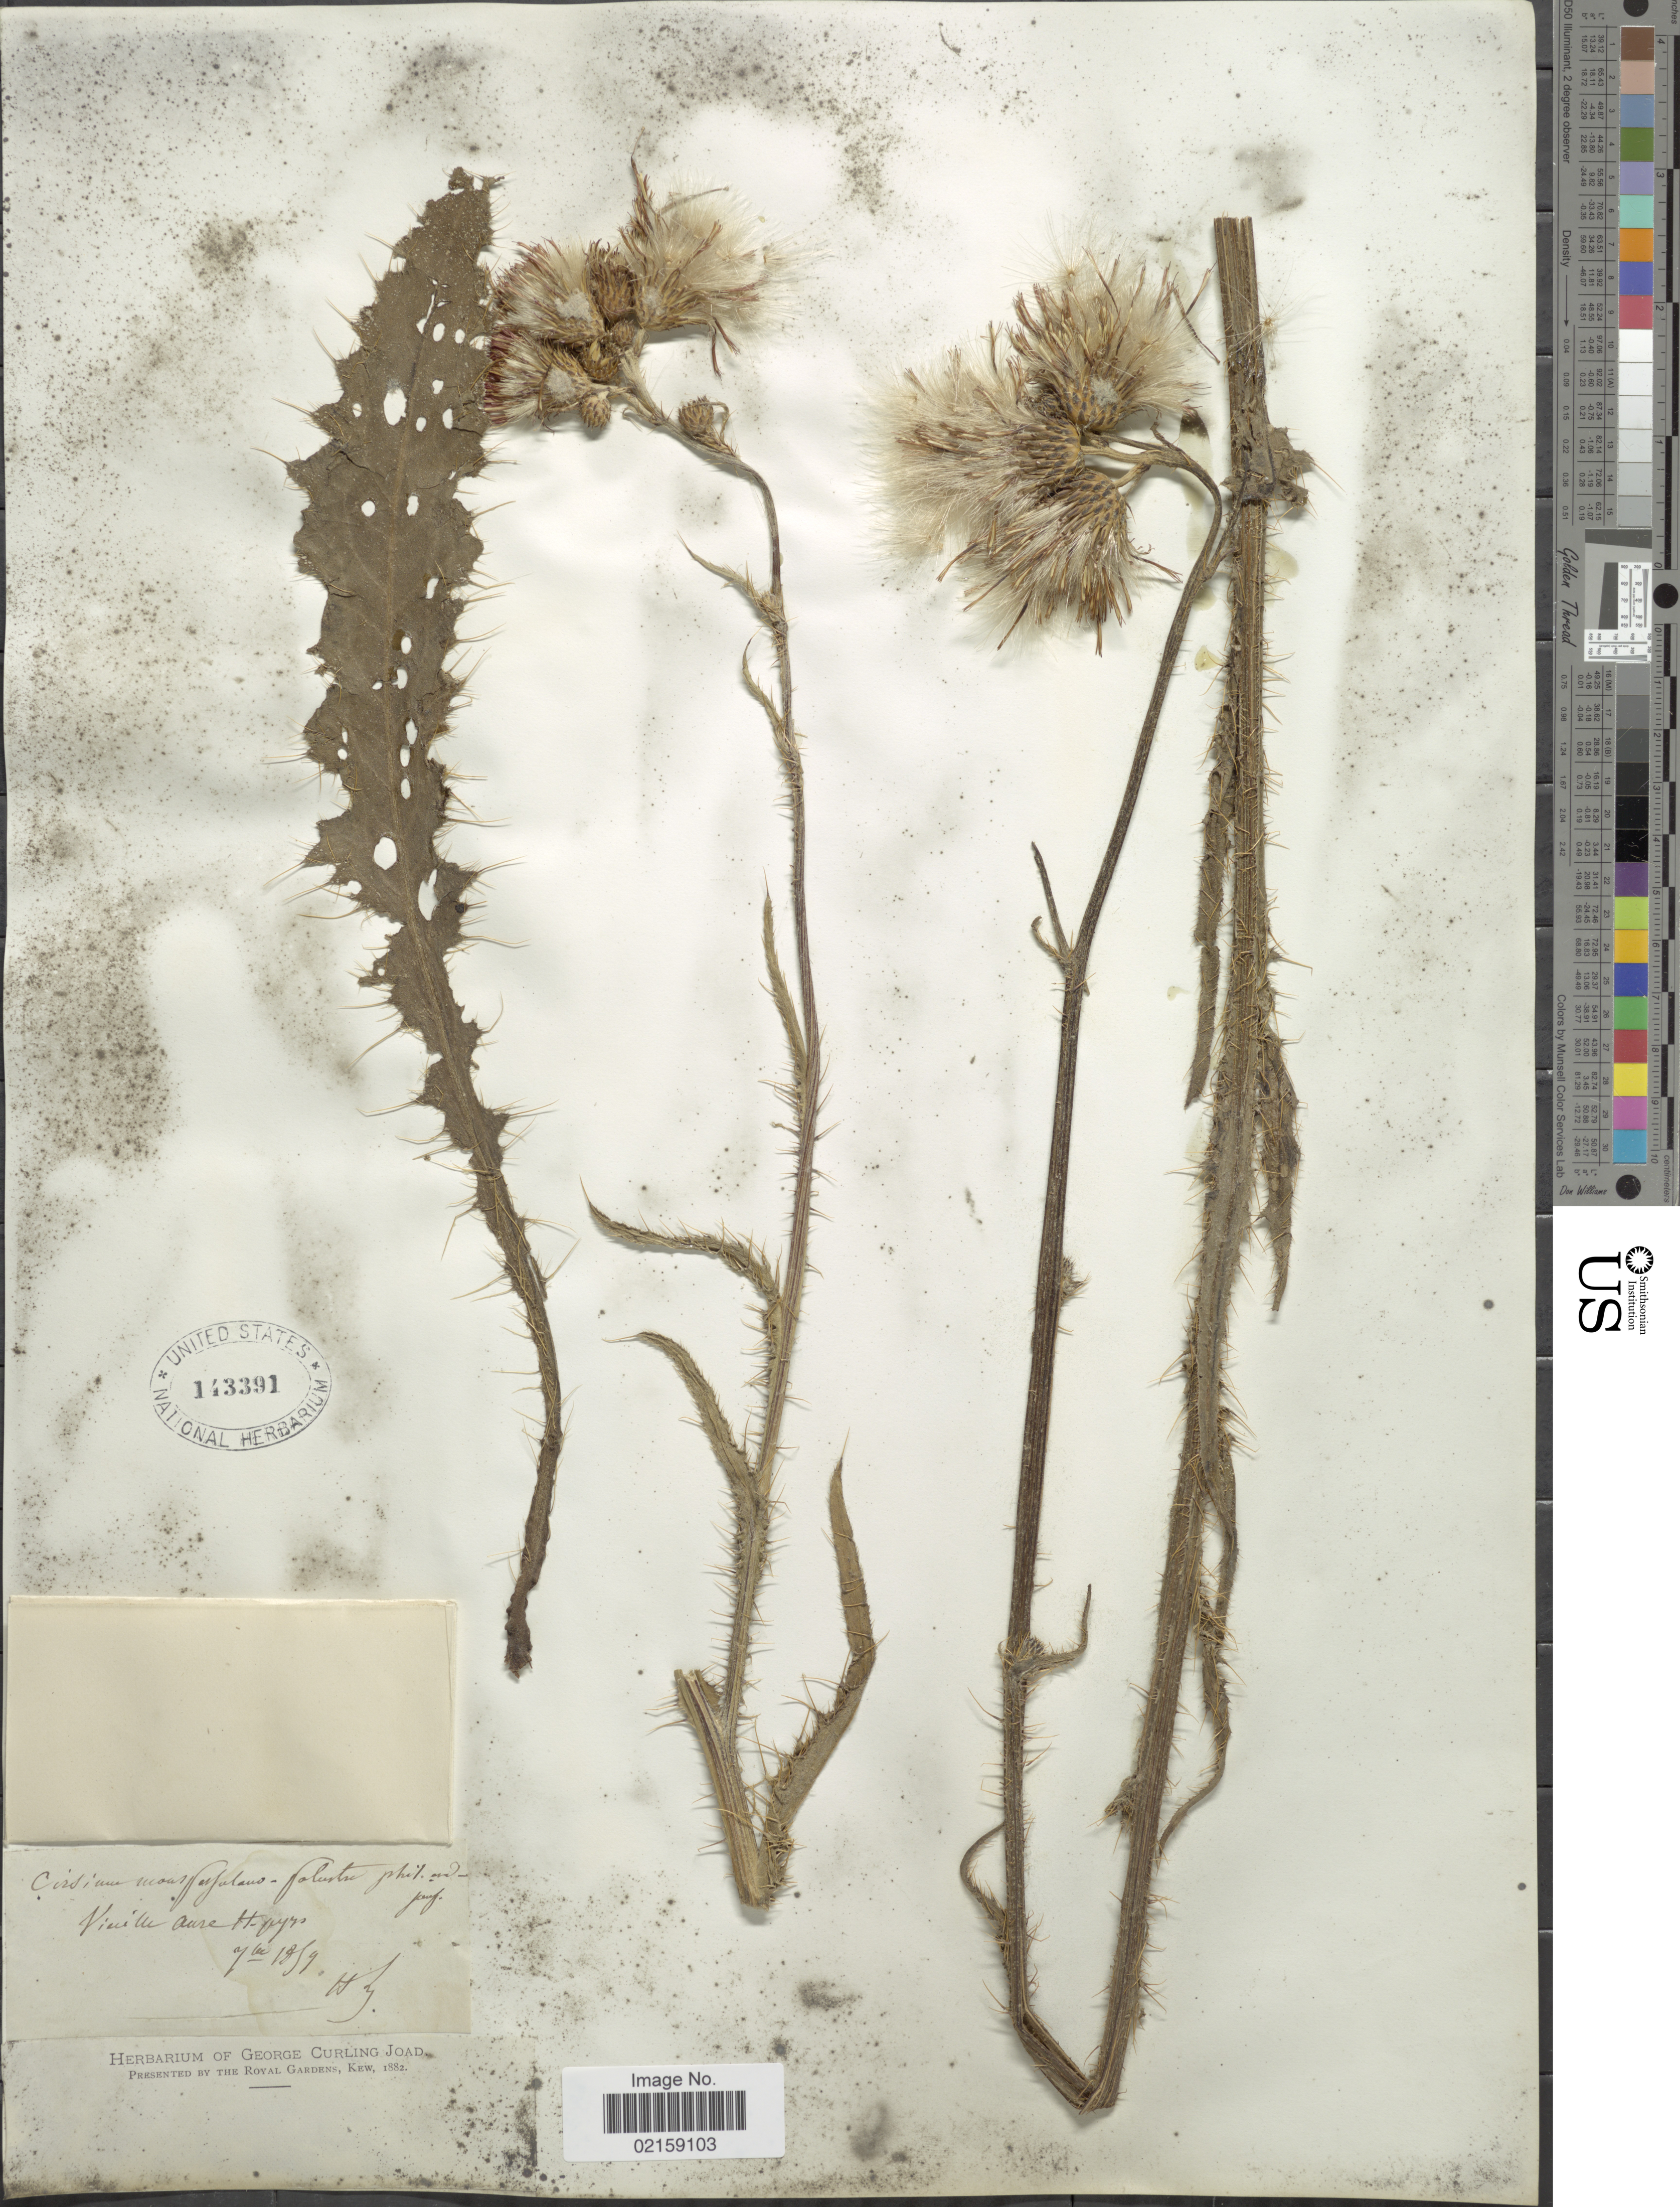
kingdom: Plantae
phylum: Tracheophyta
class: Magnoliopsida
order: Asterales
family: Asteraceae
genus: Cirsium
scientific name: Cirsium monspessulanum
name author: (L.) Hill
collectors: Hy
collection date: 1889-09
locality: Vieuille aure H-pyrs. [interpreted]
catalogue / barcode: US 143391